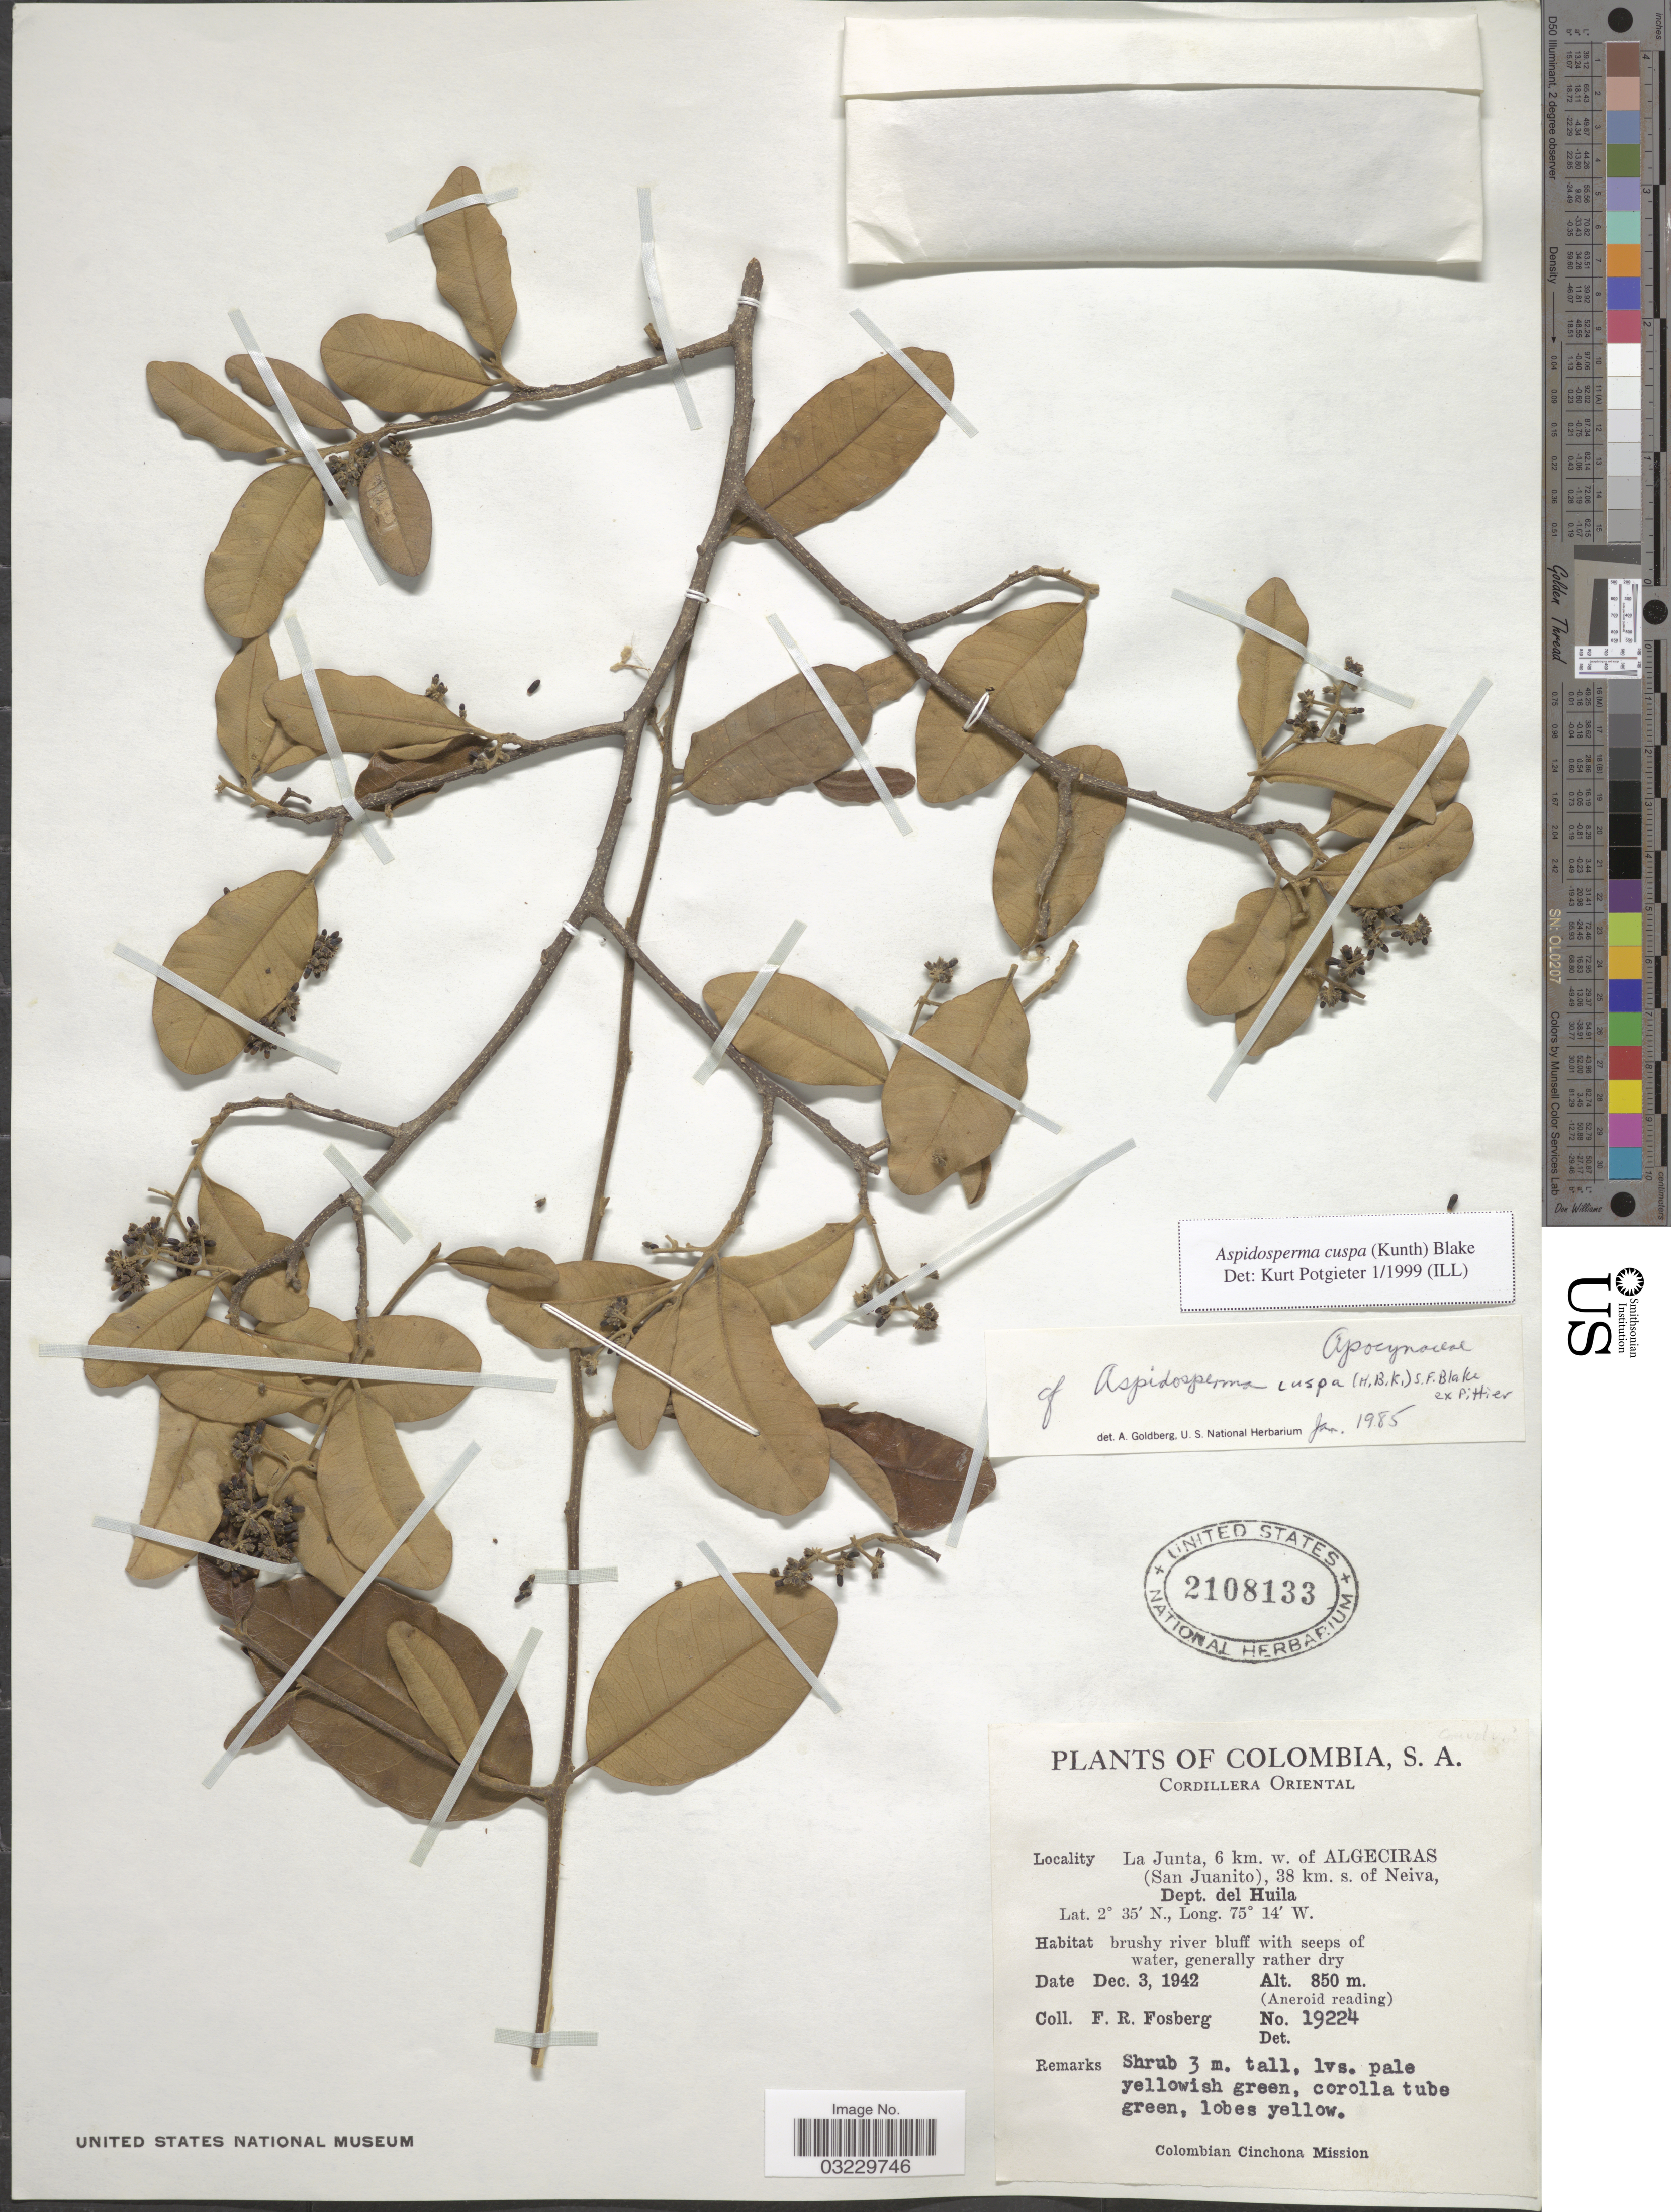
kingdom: Plantae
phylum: Tracheophyta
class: Magnoliopsida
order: Gentianales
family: Apocynaceae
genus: Aspidosperma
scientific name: Aspidosperma cuspa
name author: (Kunth) S.F. Blake ex Pittier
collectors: F. R. Fosberg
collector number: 19224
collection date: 1942-12-03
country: Colombia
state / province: Huila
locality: Cordillera Oriental. La Junta, 6 km. w. of Algeciras (San Juanito), 38 km. s. of Neiva, Dept. del Huila.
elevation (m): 850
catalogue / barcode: US 2108133